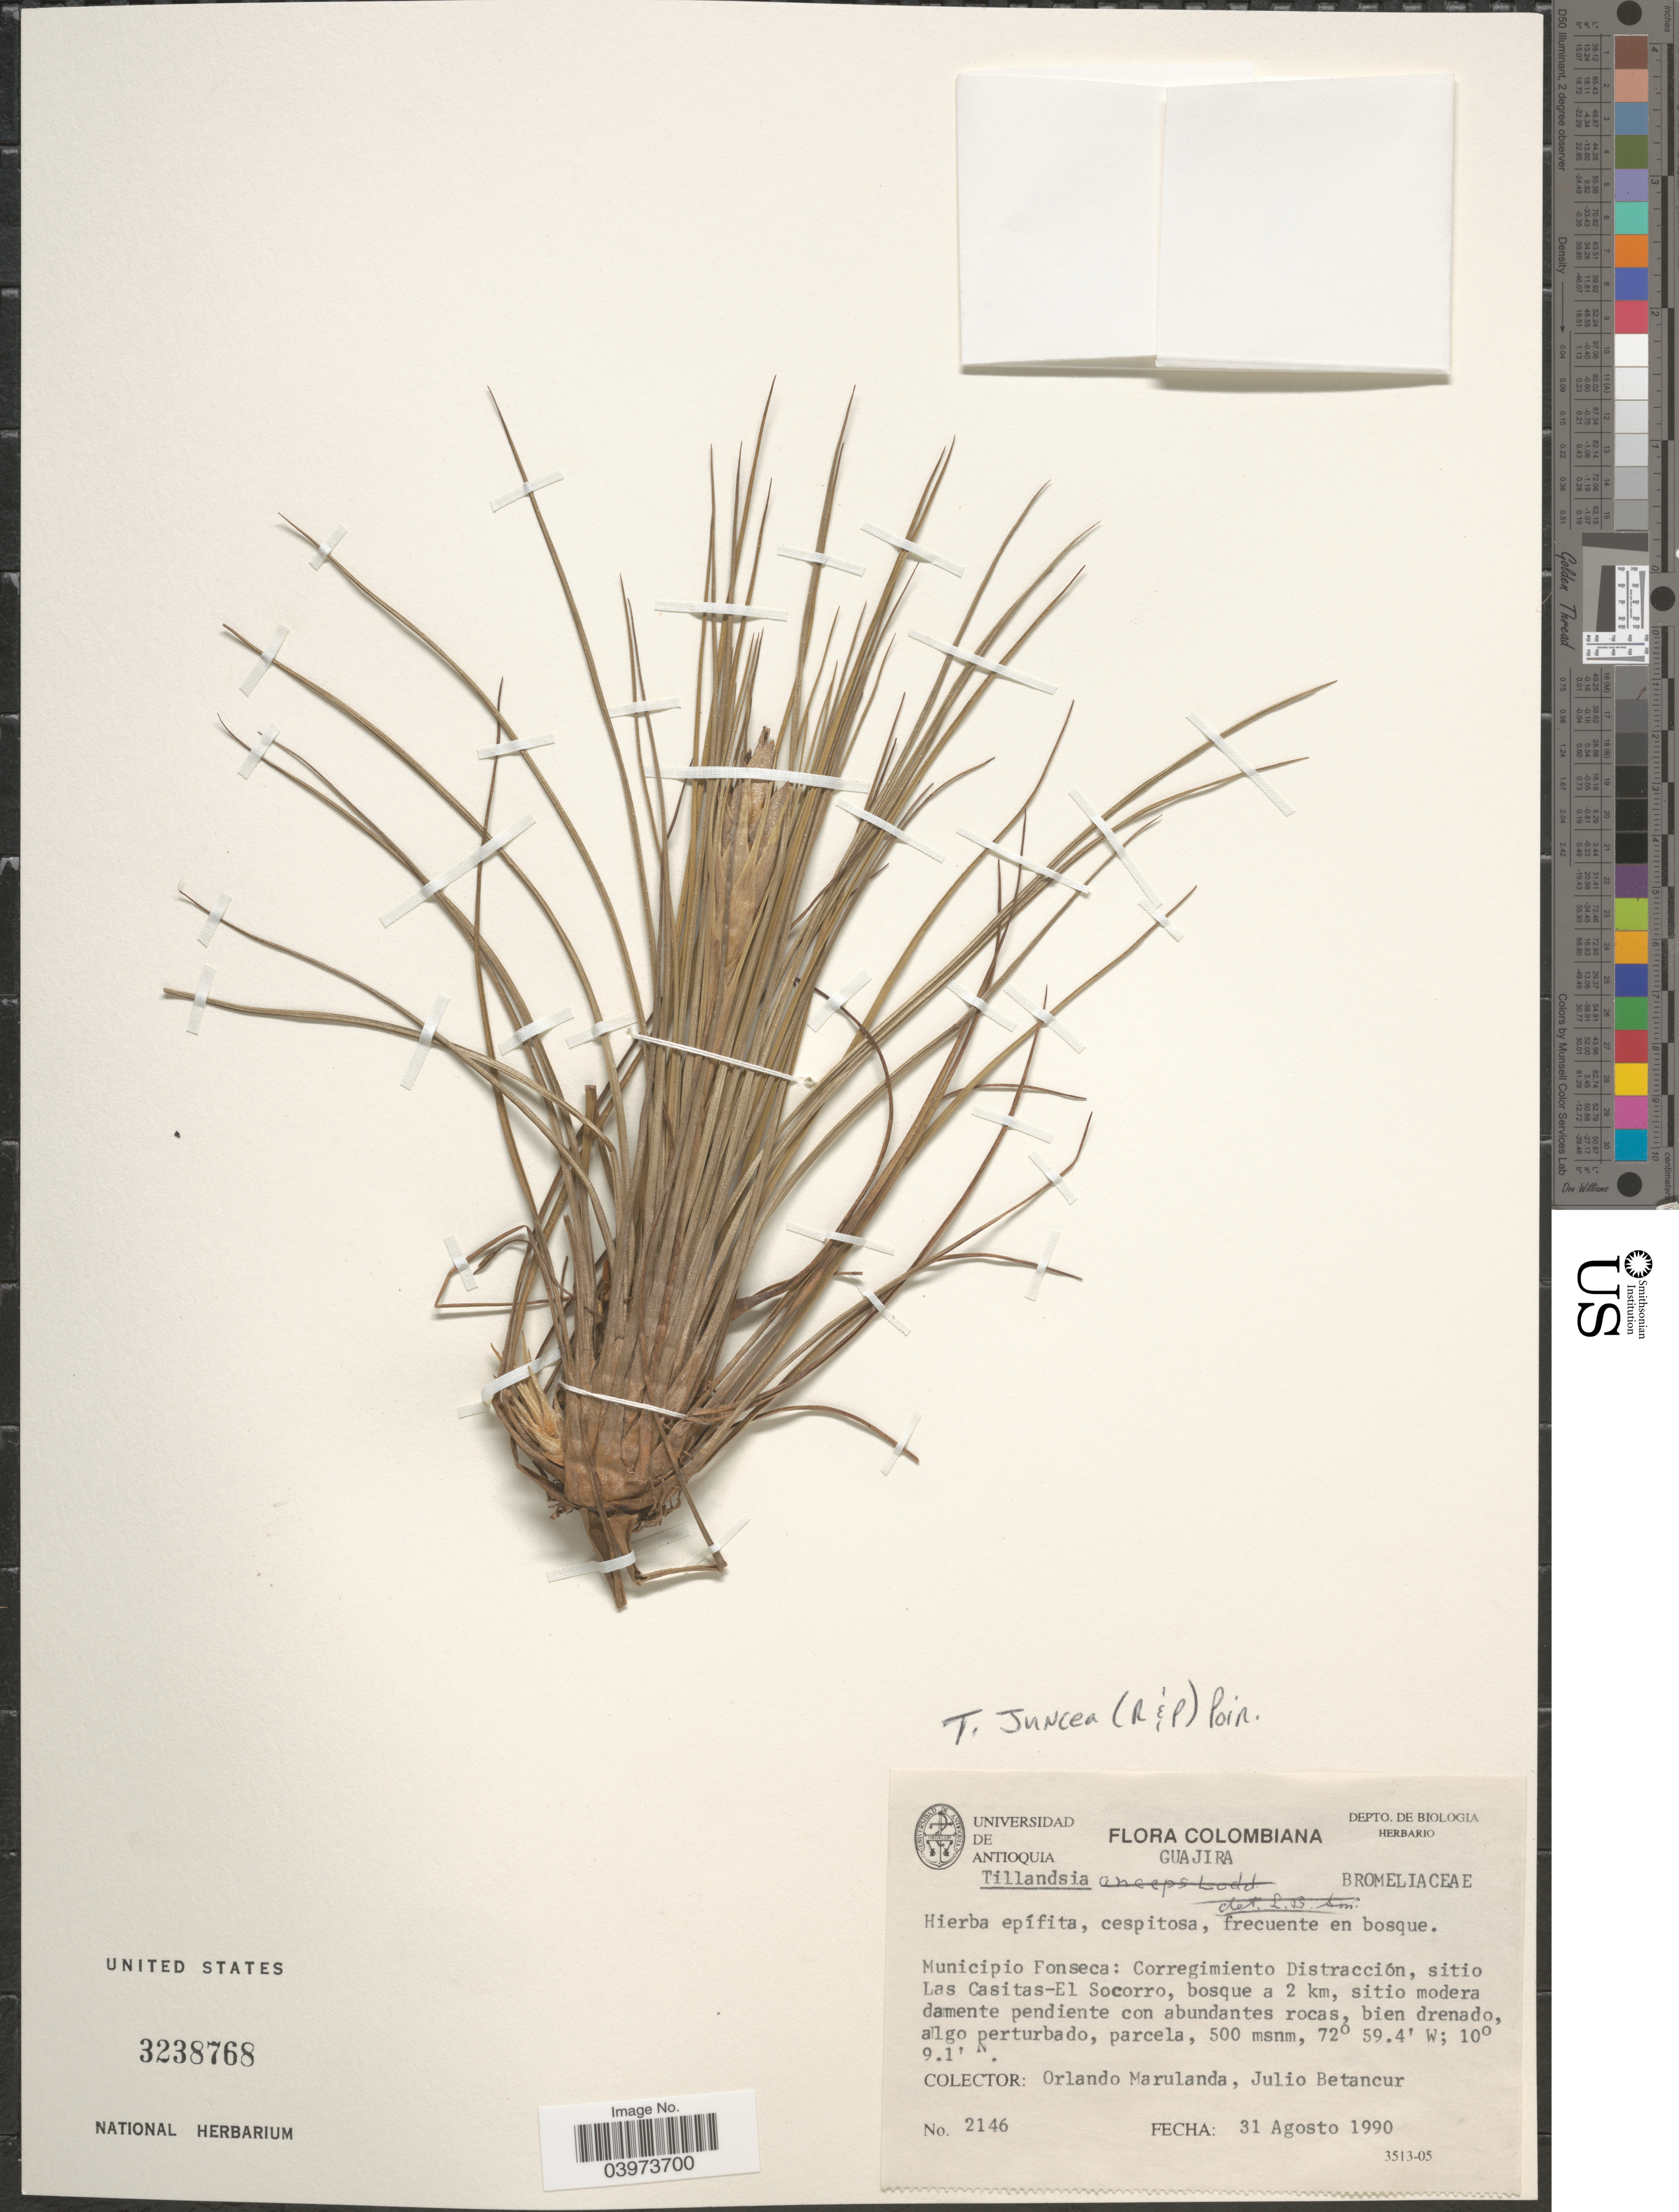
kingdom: Plantae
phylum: Tracheophyta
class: Liliopsida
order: Poales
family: Bromeliaceae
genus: Tillandsia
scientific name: Tillandsia juncea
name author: (Ruiz & Pav.) Poir.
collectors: O. Marulanda & J. Betancur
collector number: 2146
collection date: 1990-08-31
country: Colombia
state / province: La Guajira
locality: Municipio Fonseca: Corregimiento Distracción, sitio Las Casitas-El Socorro, bosque a 2 km.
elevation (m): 500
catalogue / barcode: US 3238768